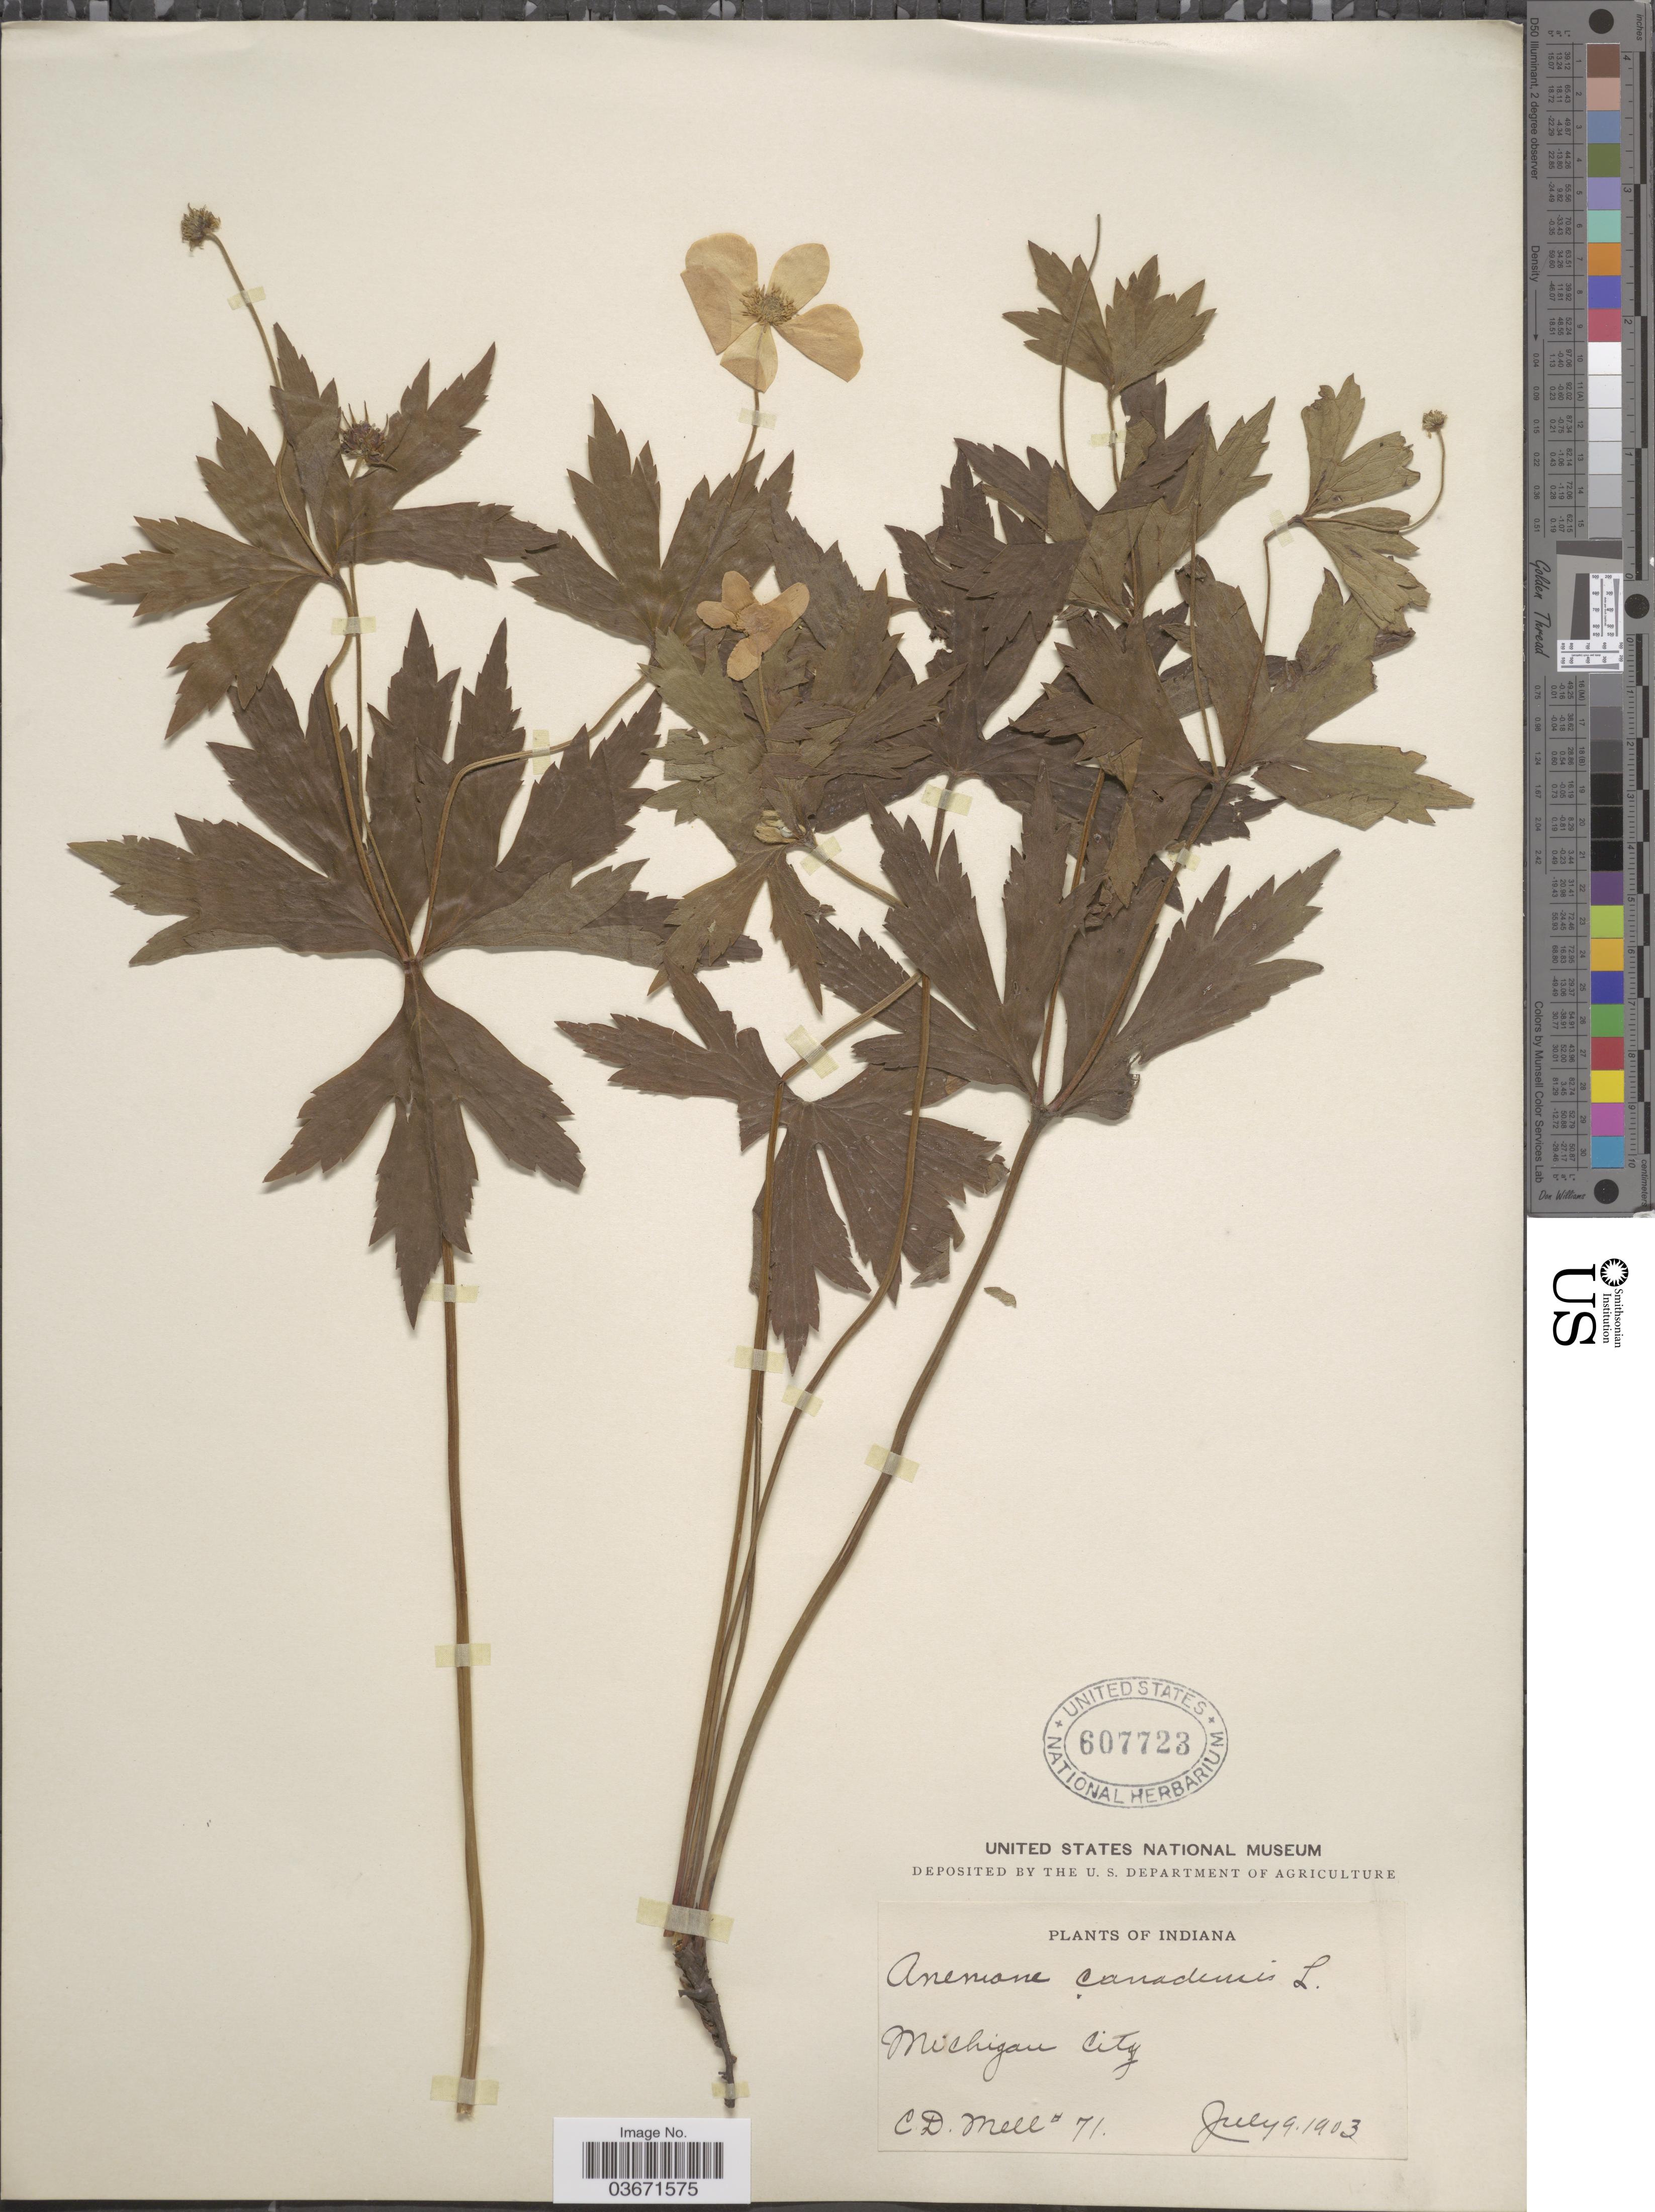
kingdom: Plantae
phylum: Tracheophyta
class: Magnoliopsida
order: Ranunculales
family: Ranunculaceae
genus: Anemone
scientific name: Anemone canadensis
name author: L.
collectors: C. D. Mell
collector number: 71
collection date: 1903-07-09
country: United States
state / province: Indiana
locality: Michigan City.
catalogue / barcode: US 607723